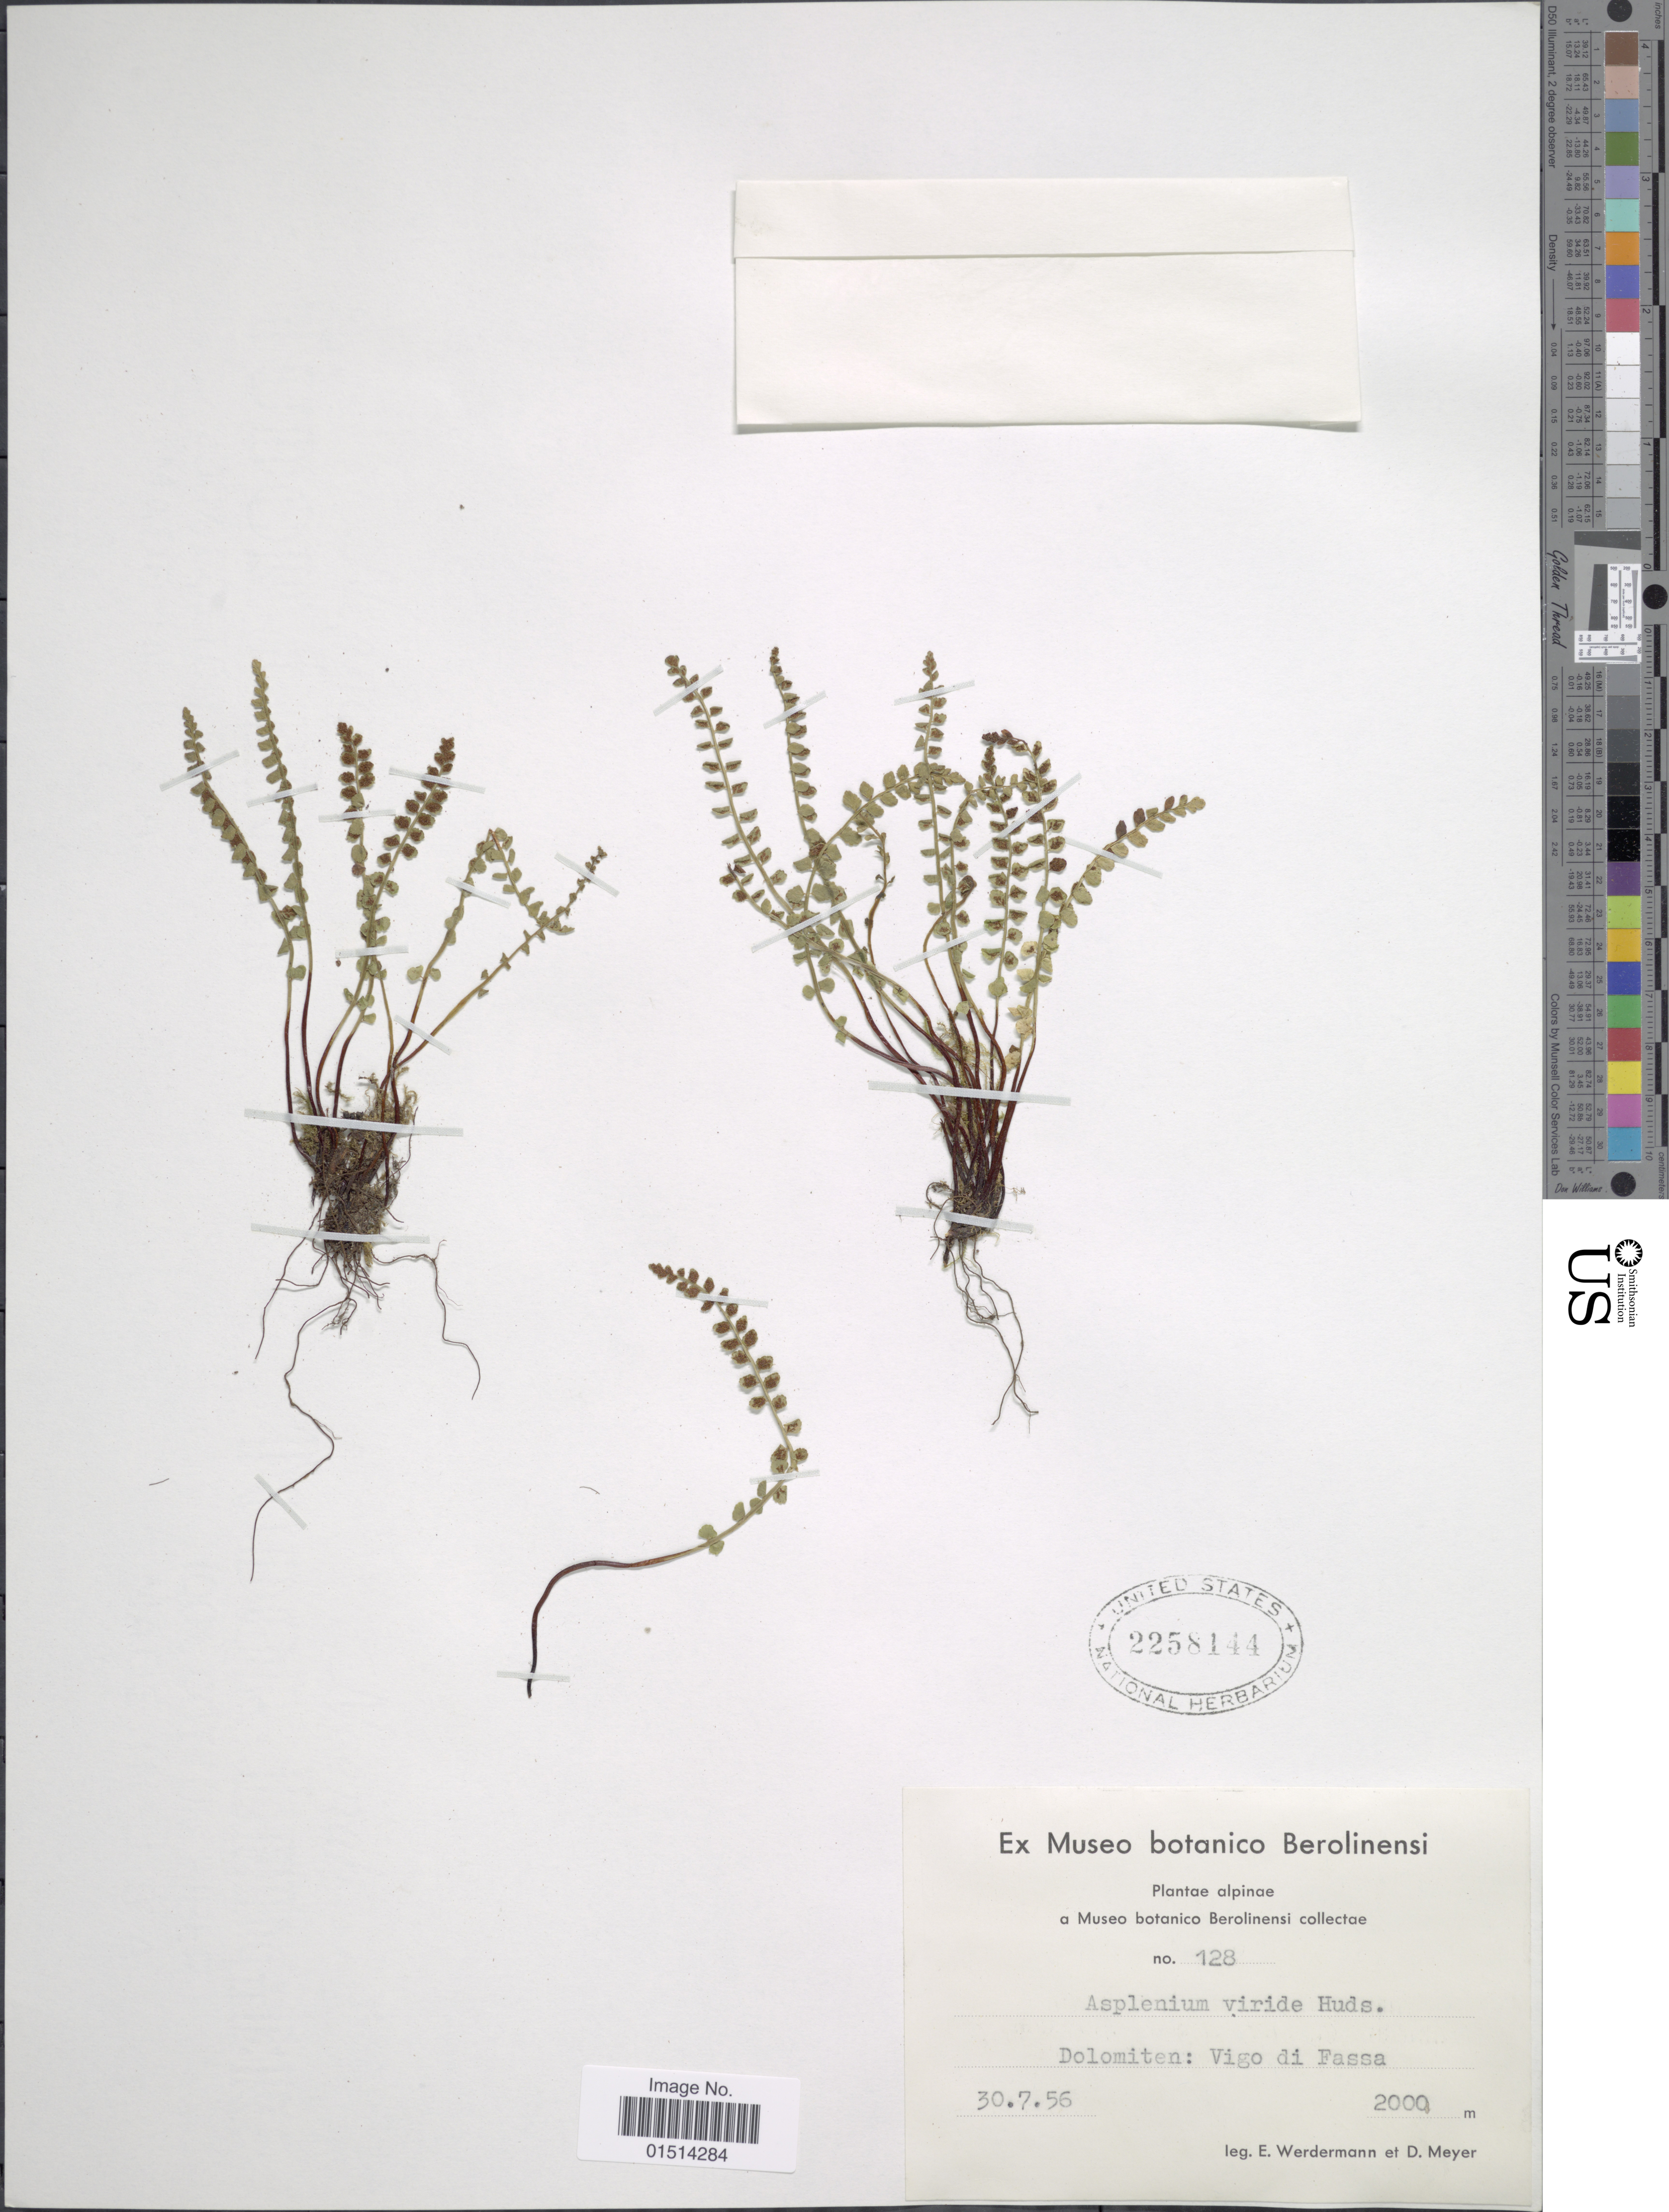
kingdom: Plantae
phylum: Tracheophyta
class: Polypodiopsida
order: Polypodiales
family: Aspleniaceae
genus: Asplenium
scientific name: Asplenium viride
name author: Huds.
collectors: E. Werdermann & D. Meyer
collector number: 128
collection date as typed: Transcribed d/m/y: 30/7/56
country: Italy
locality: Dolomiten: Vigo di Fasca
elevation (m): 2000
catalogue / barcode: US 2258144